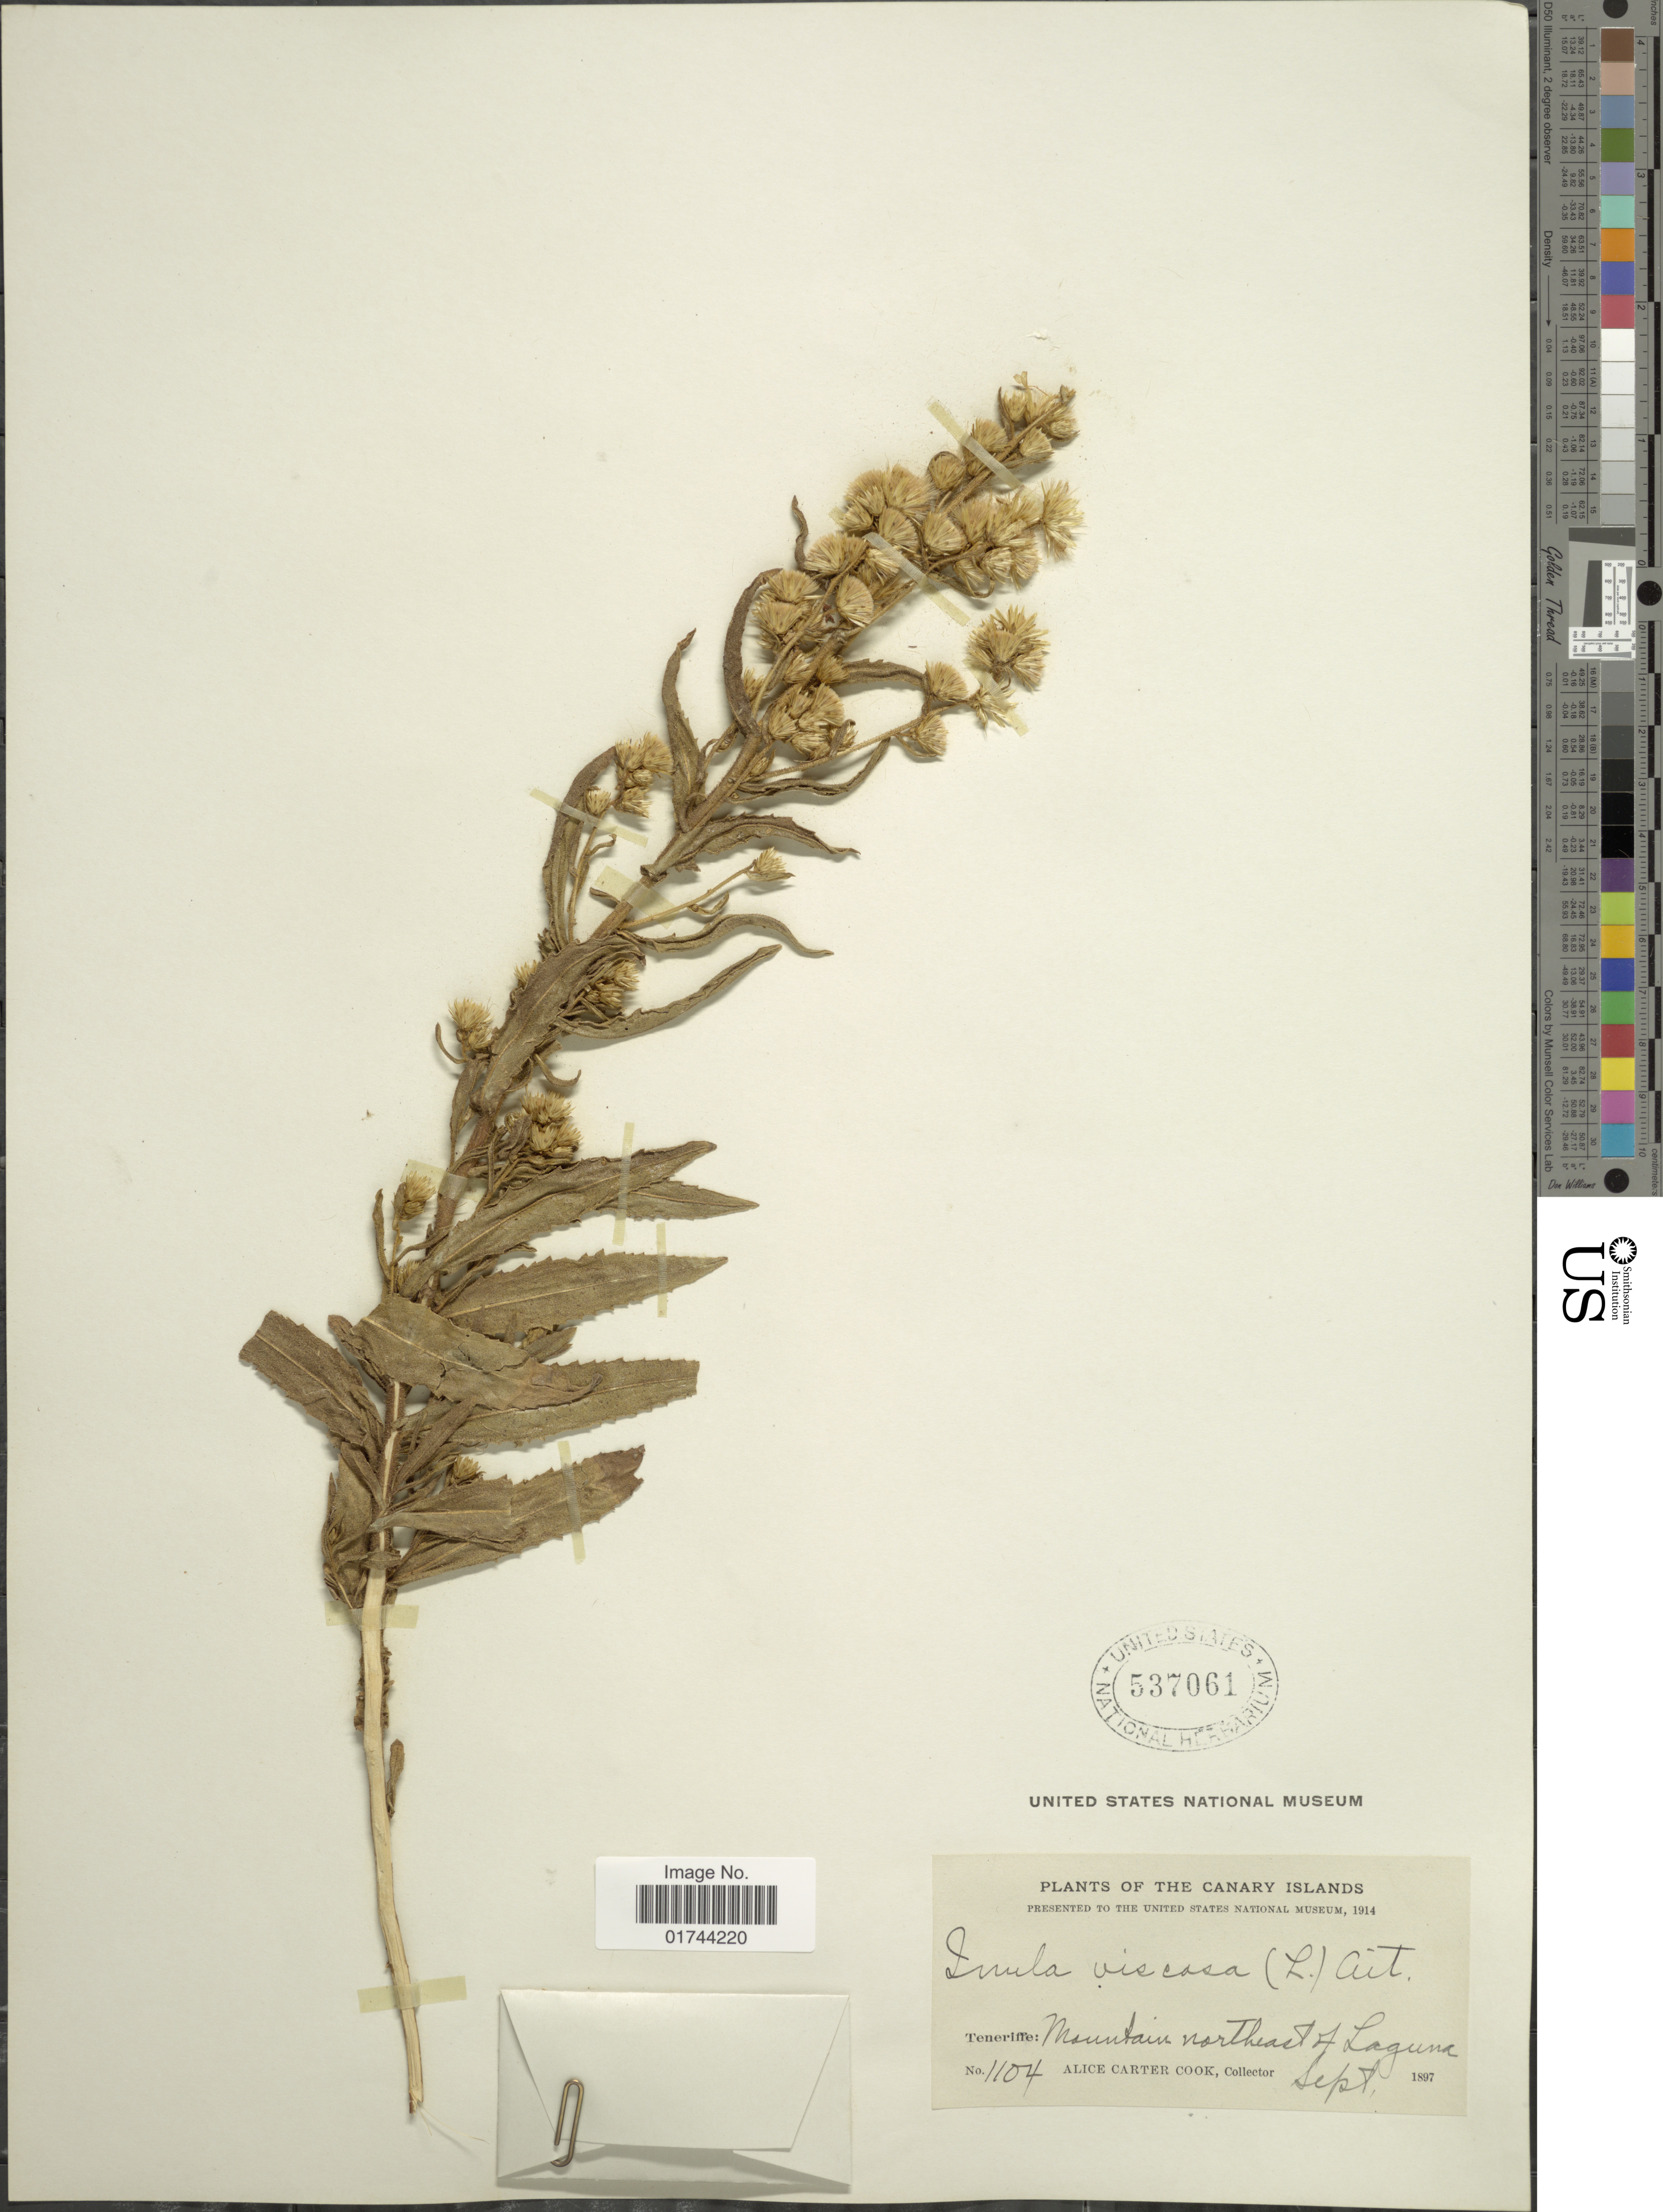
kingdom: Plantae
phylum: Tracheophyta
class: Magnoliopsida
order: Asterales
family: Asteraceae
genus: Inula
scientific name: Inula viscosa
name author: (L.) Aiton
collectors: Alice C. Cook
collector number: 1104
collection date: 1897-09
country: Spain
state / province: Canarias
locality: Canary Islands, Teneriffe: Mountain northeast of Laguna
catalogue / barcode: US 537061